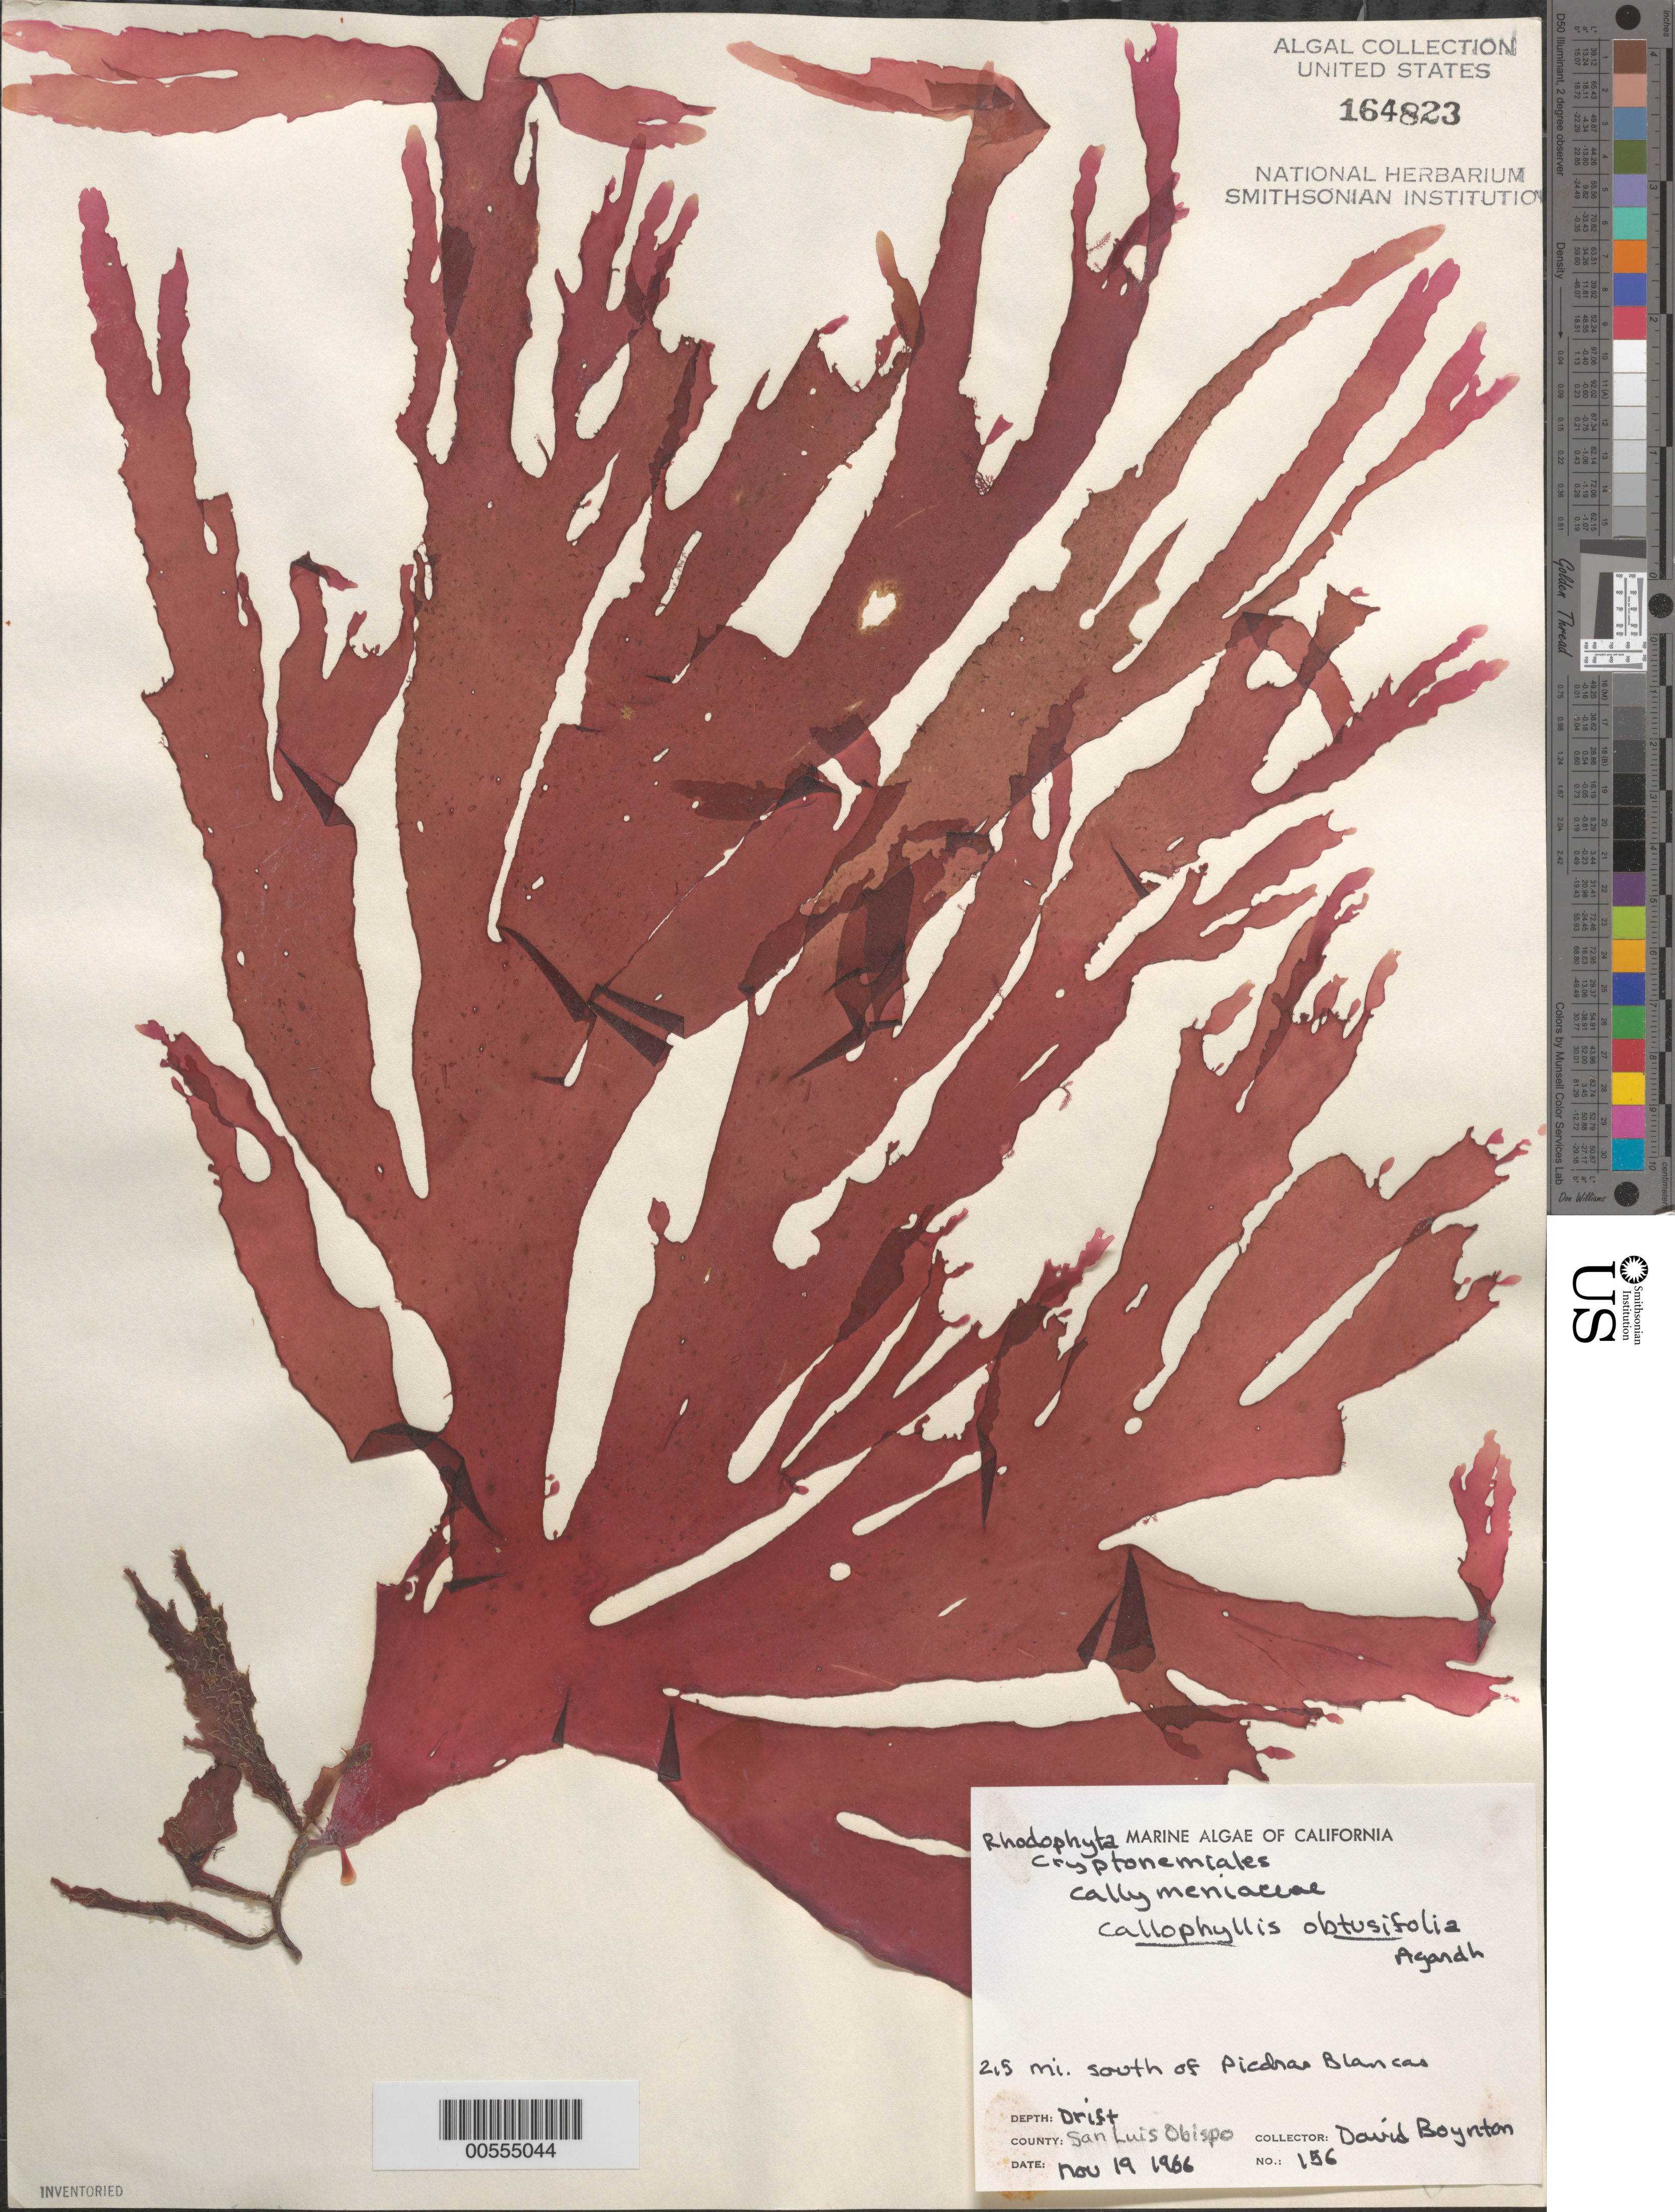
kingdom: Plantae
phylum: Rhodophyta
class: Florideophyceae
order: Gigartinales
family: Kallymeniaceae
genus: Callophyllis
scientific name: Callophyllis obtusifolia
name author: J. Agardh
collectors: D. Boynton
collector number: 156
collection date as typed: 19 Nov 1966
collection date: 1966-11-19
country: United States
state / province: California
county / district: San Luis Obispo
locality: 2.5 miles south of Piedras Blancas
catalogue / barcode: US 164823